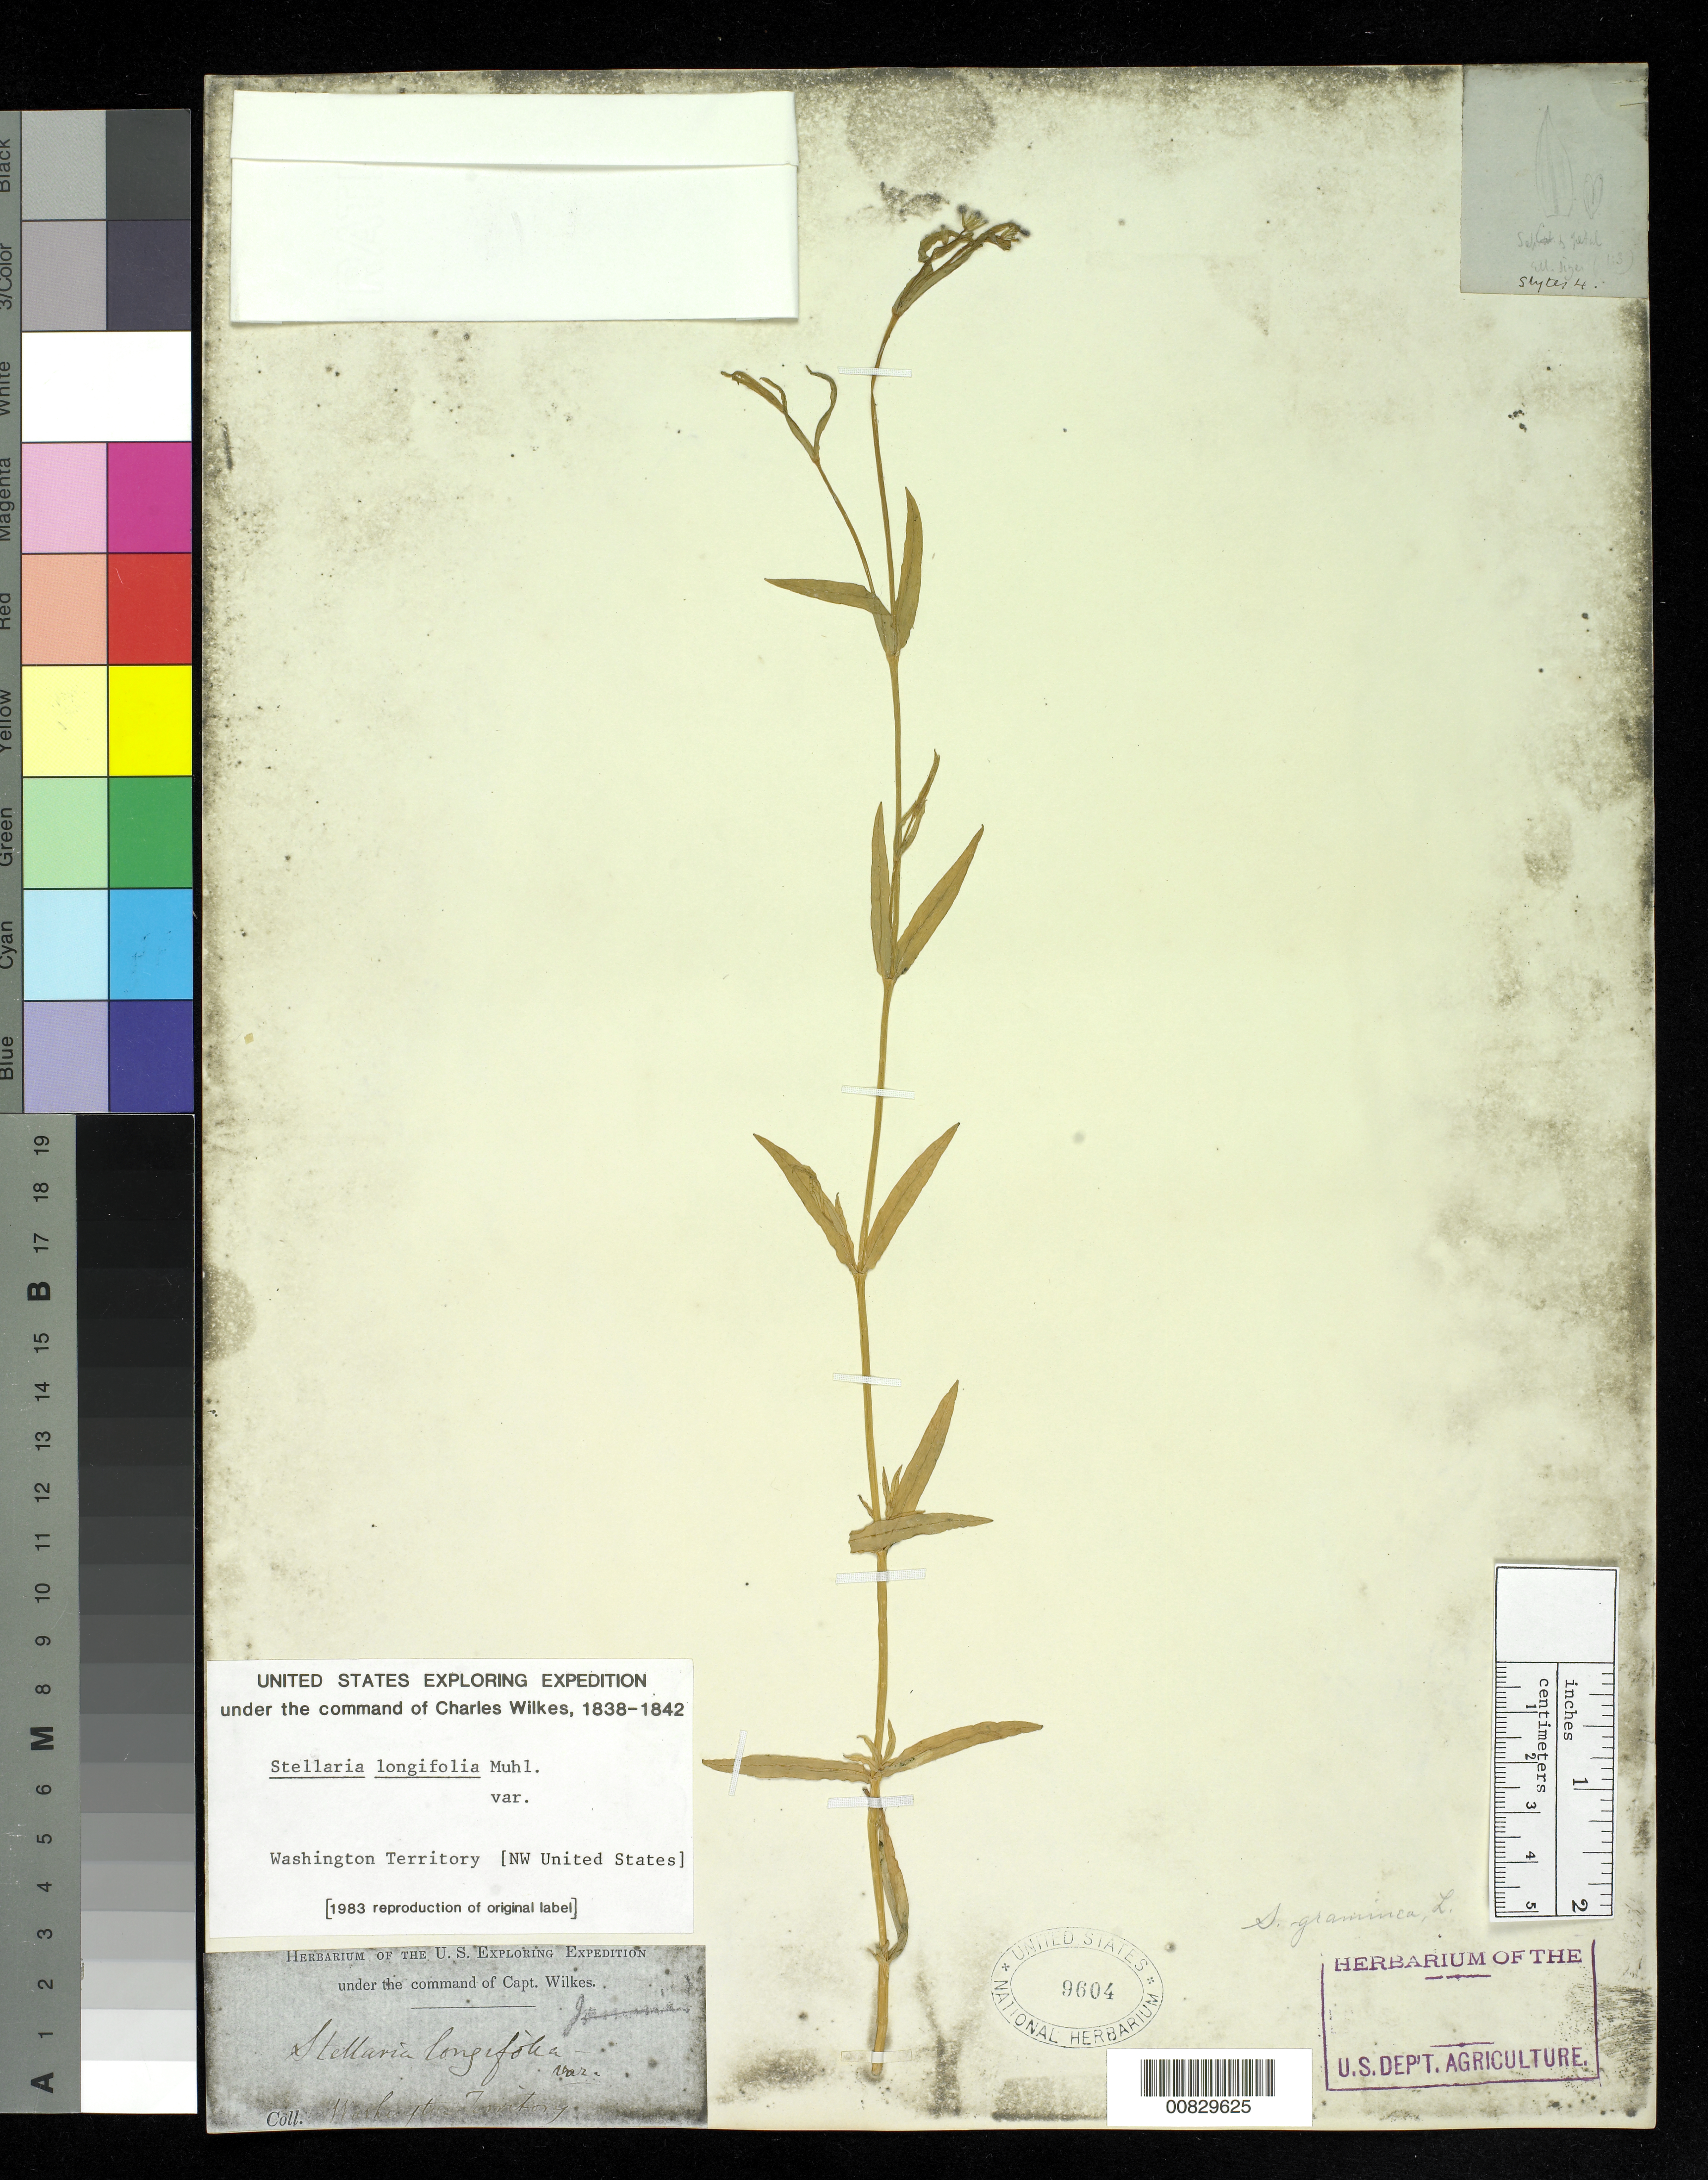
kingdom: Plantae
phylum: Tracheophyta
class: Magnoliopsida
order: Caryophyllales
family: Caryophyllaceae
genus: Stellaria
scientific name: Stellaria graminea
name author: L.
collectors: Wilkes Explor. Exped.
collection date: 1838/1842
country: United States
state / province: Washington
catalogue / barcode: US 9604